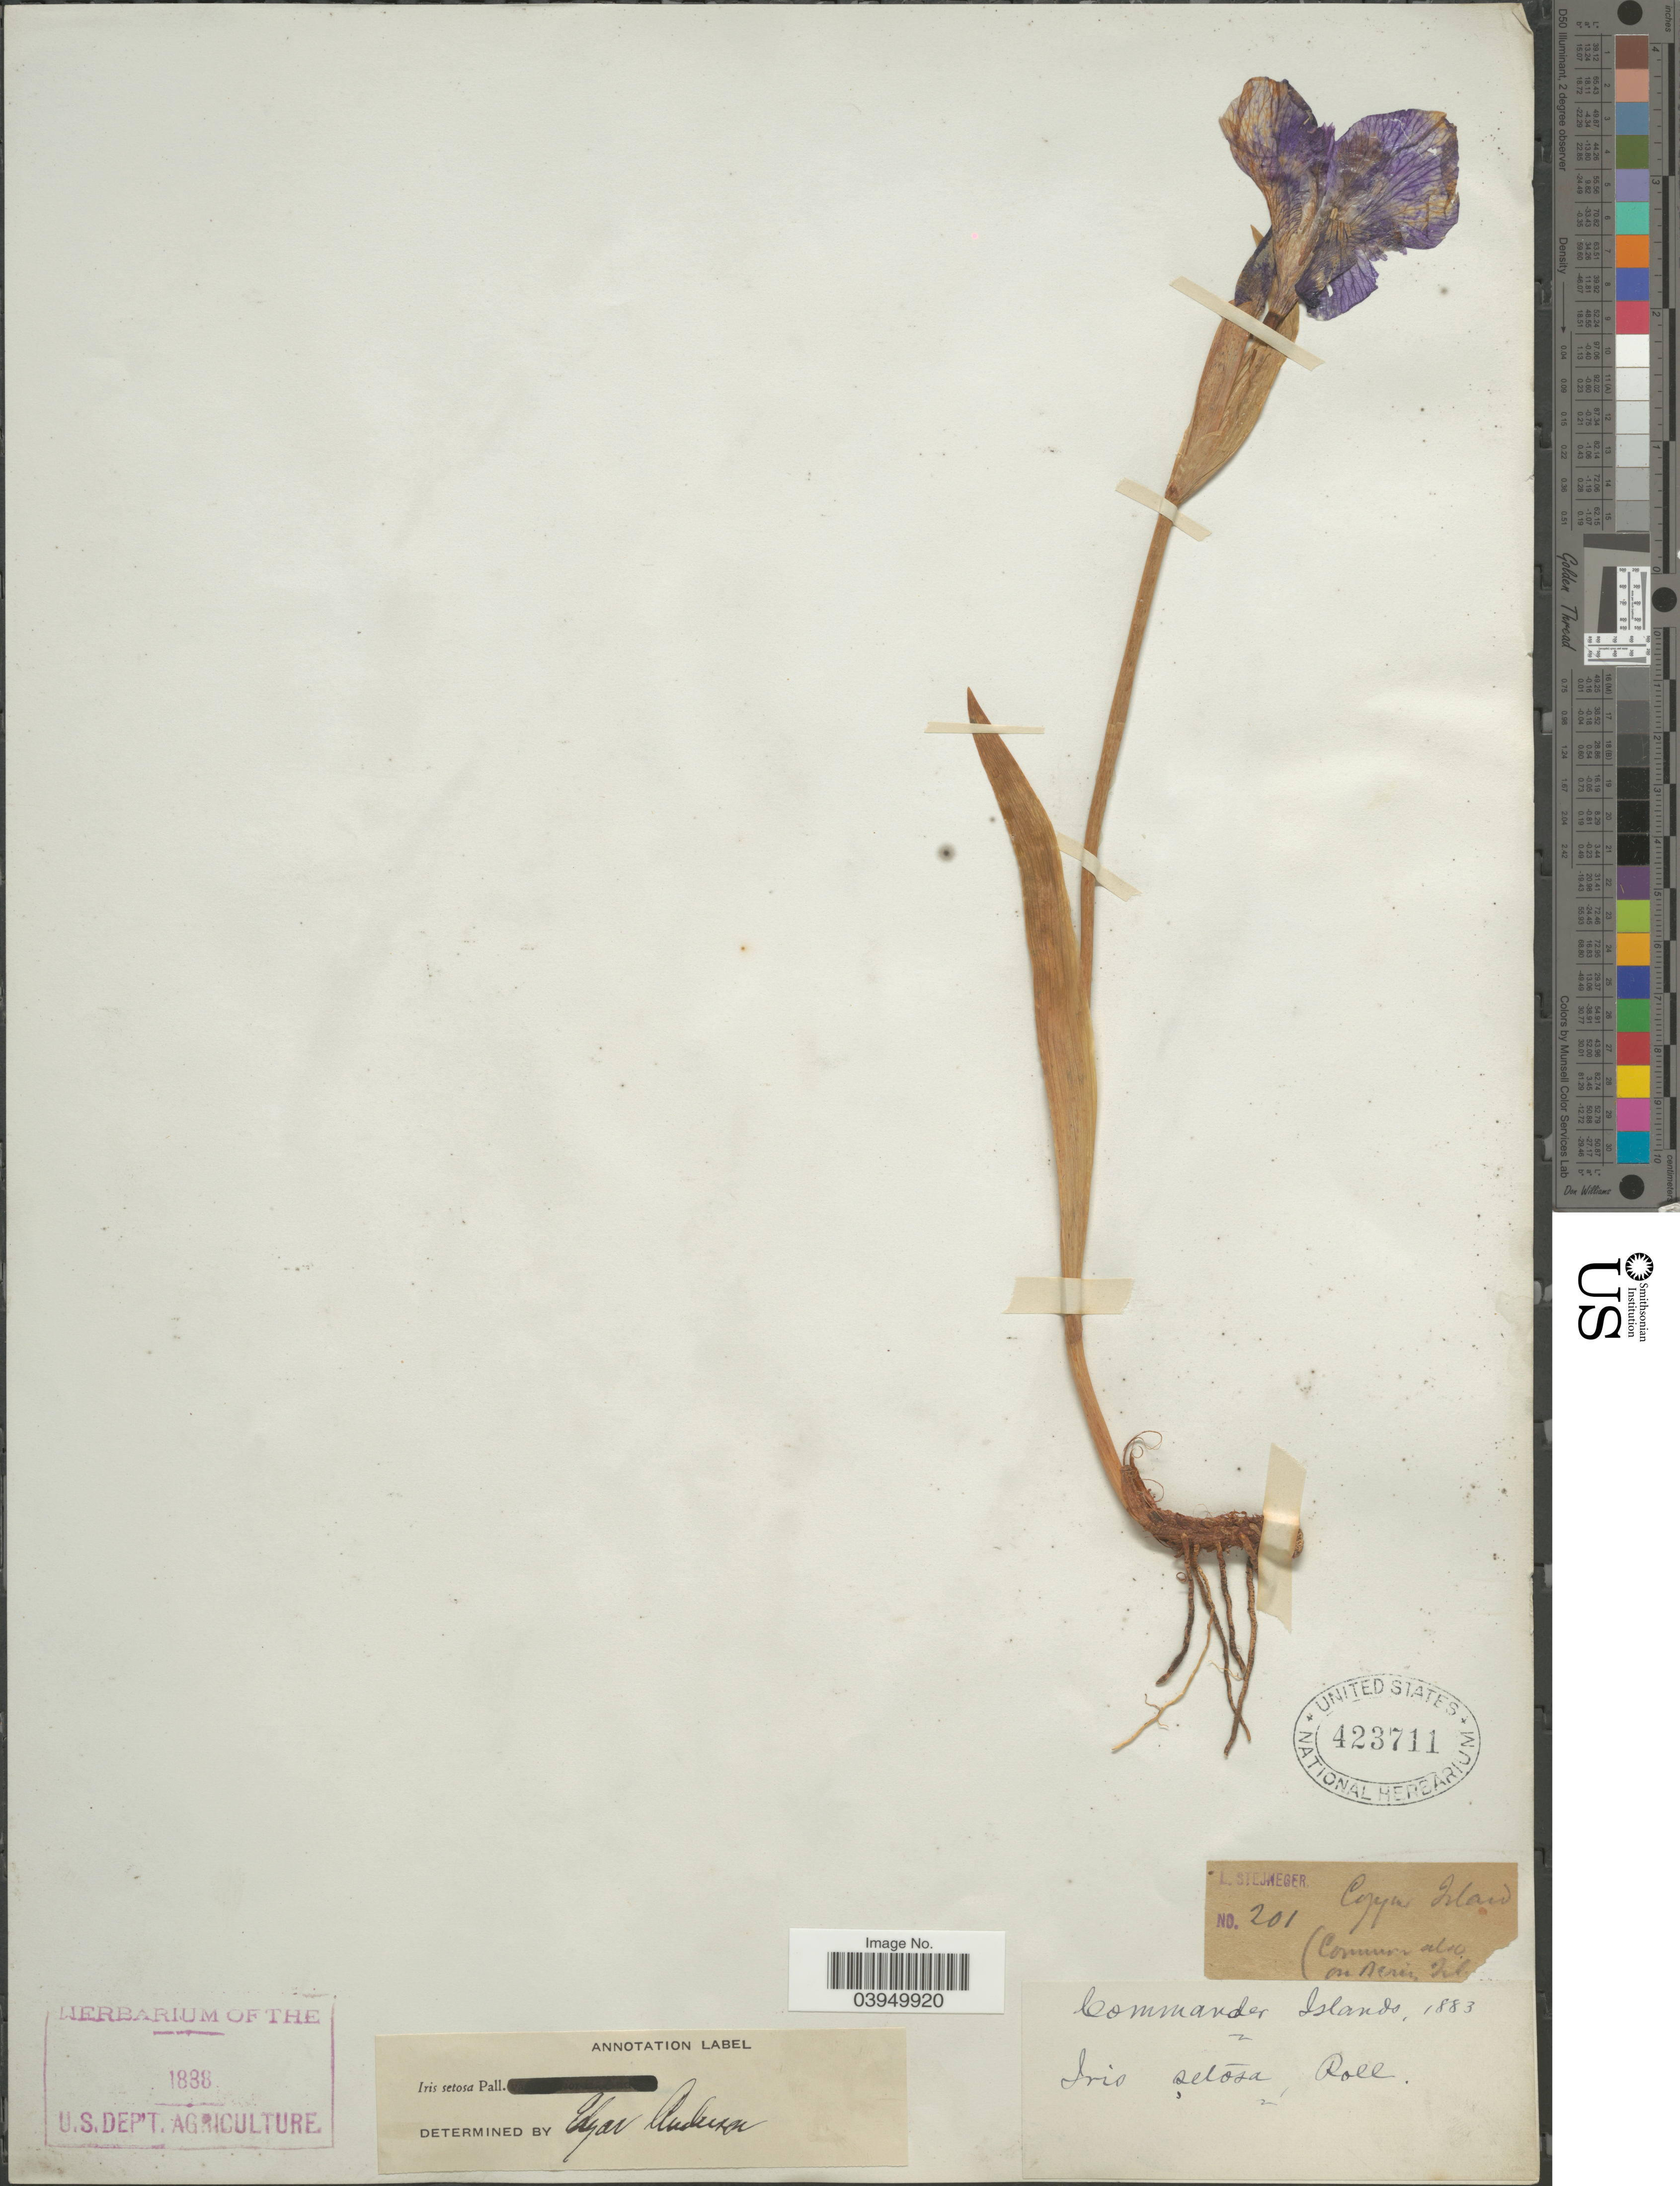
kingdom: Plantae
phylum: Tracheophyta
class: Liliopsida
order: Asparagales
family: Iridaceae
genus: Iris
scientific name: Iris setosa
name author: Pall. ex Link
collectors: L. Stejneger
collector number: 201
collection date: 1883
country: Russian Federation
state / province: Kamchatka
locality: Copper Island. Commander Islands.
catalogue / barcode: US 423711